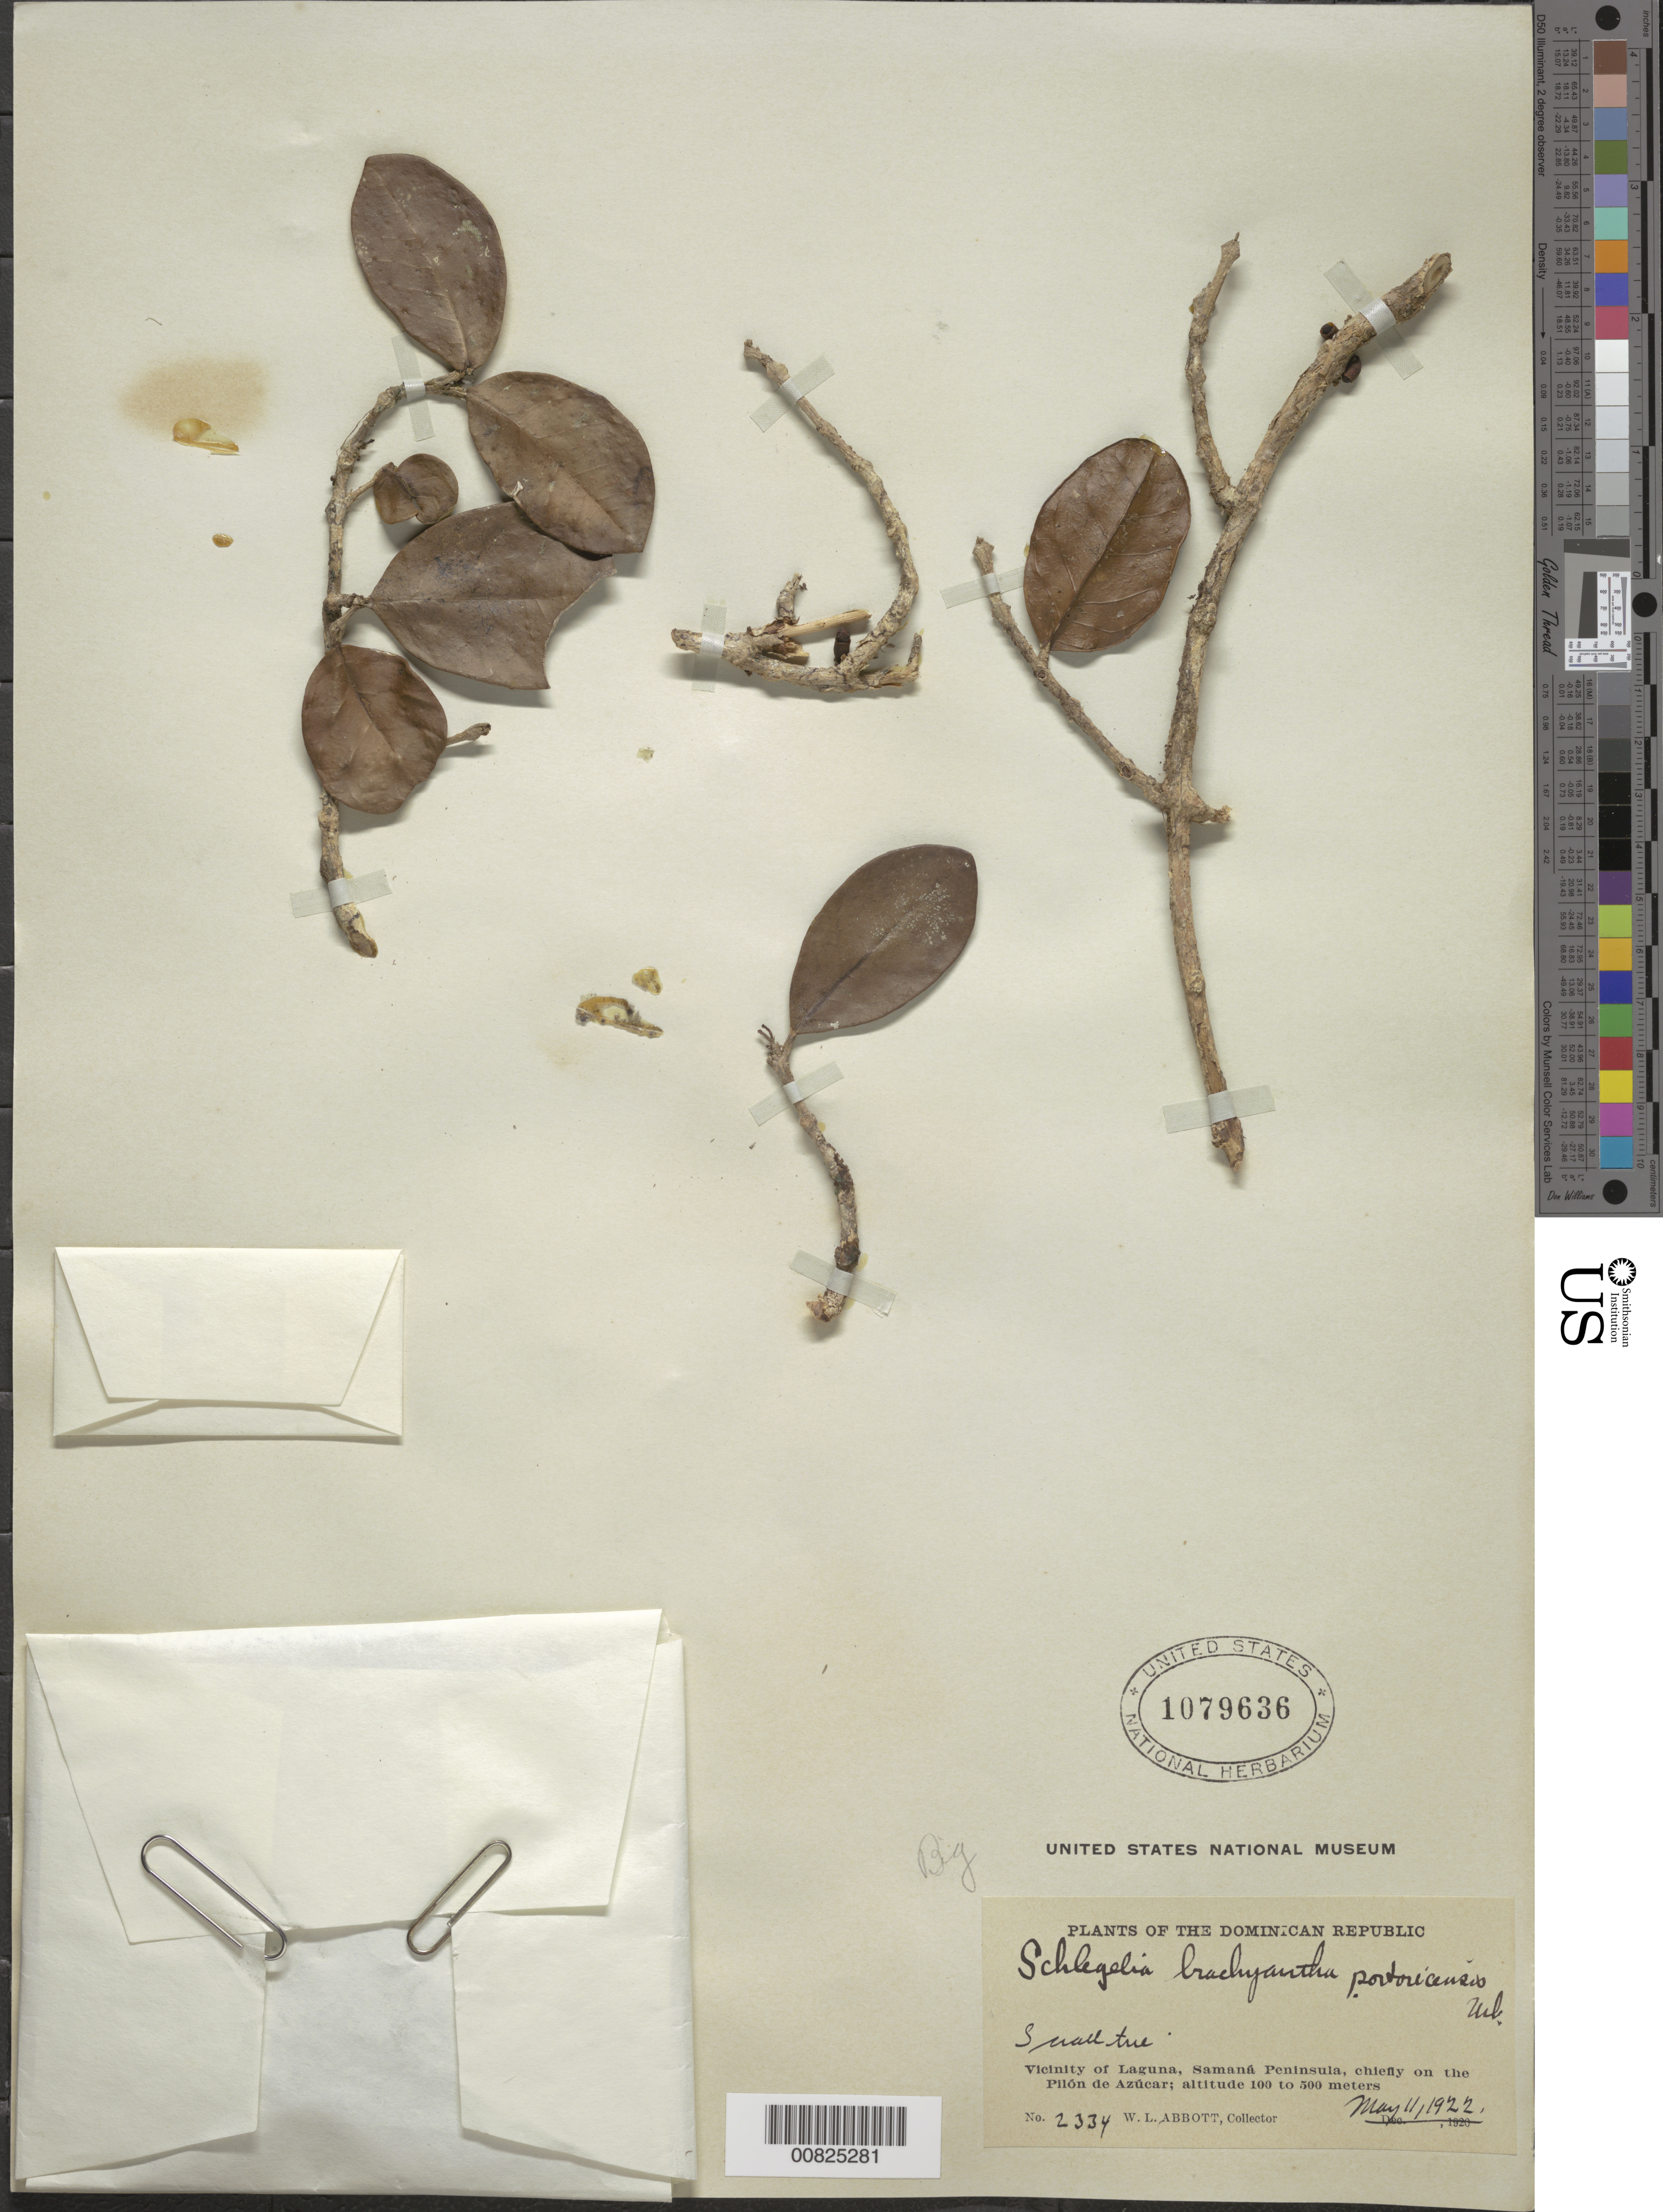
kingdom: Plantae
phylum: Tracheophyta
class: Magnoliopsida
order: Lamiales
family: Schlegeliaceae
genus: Schlegelia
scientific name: Schlegelia brachyantha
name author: Griseb.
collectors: W. L. Abbott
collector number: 2334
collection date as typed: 11 May 1922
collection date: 1922-05-11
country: Dominican Republic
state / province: Samana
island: Hispaniola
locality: Vicinity of Laguna, Samaná Peninsula, chiefly on the Pilón de Azúcar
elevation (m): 100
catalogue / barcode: US 1079636